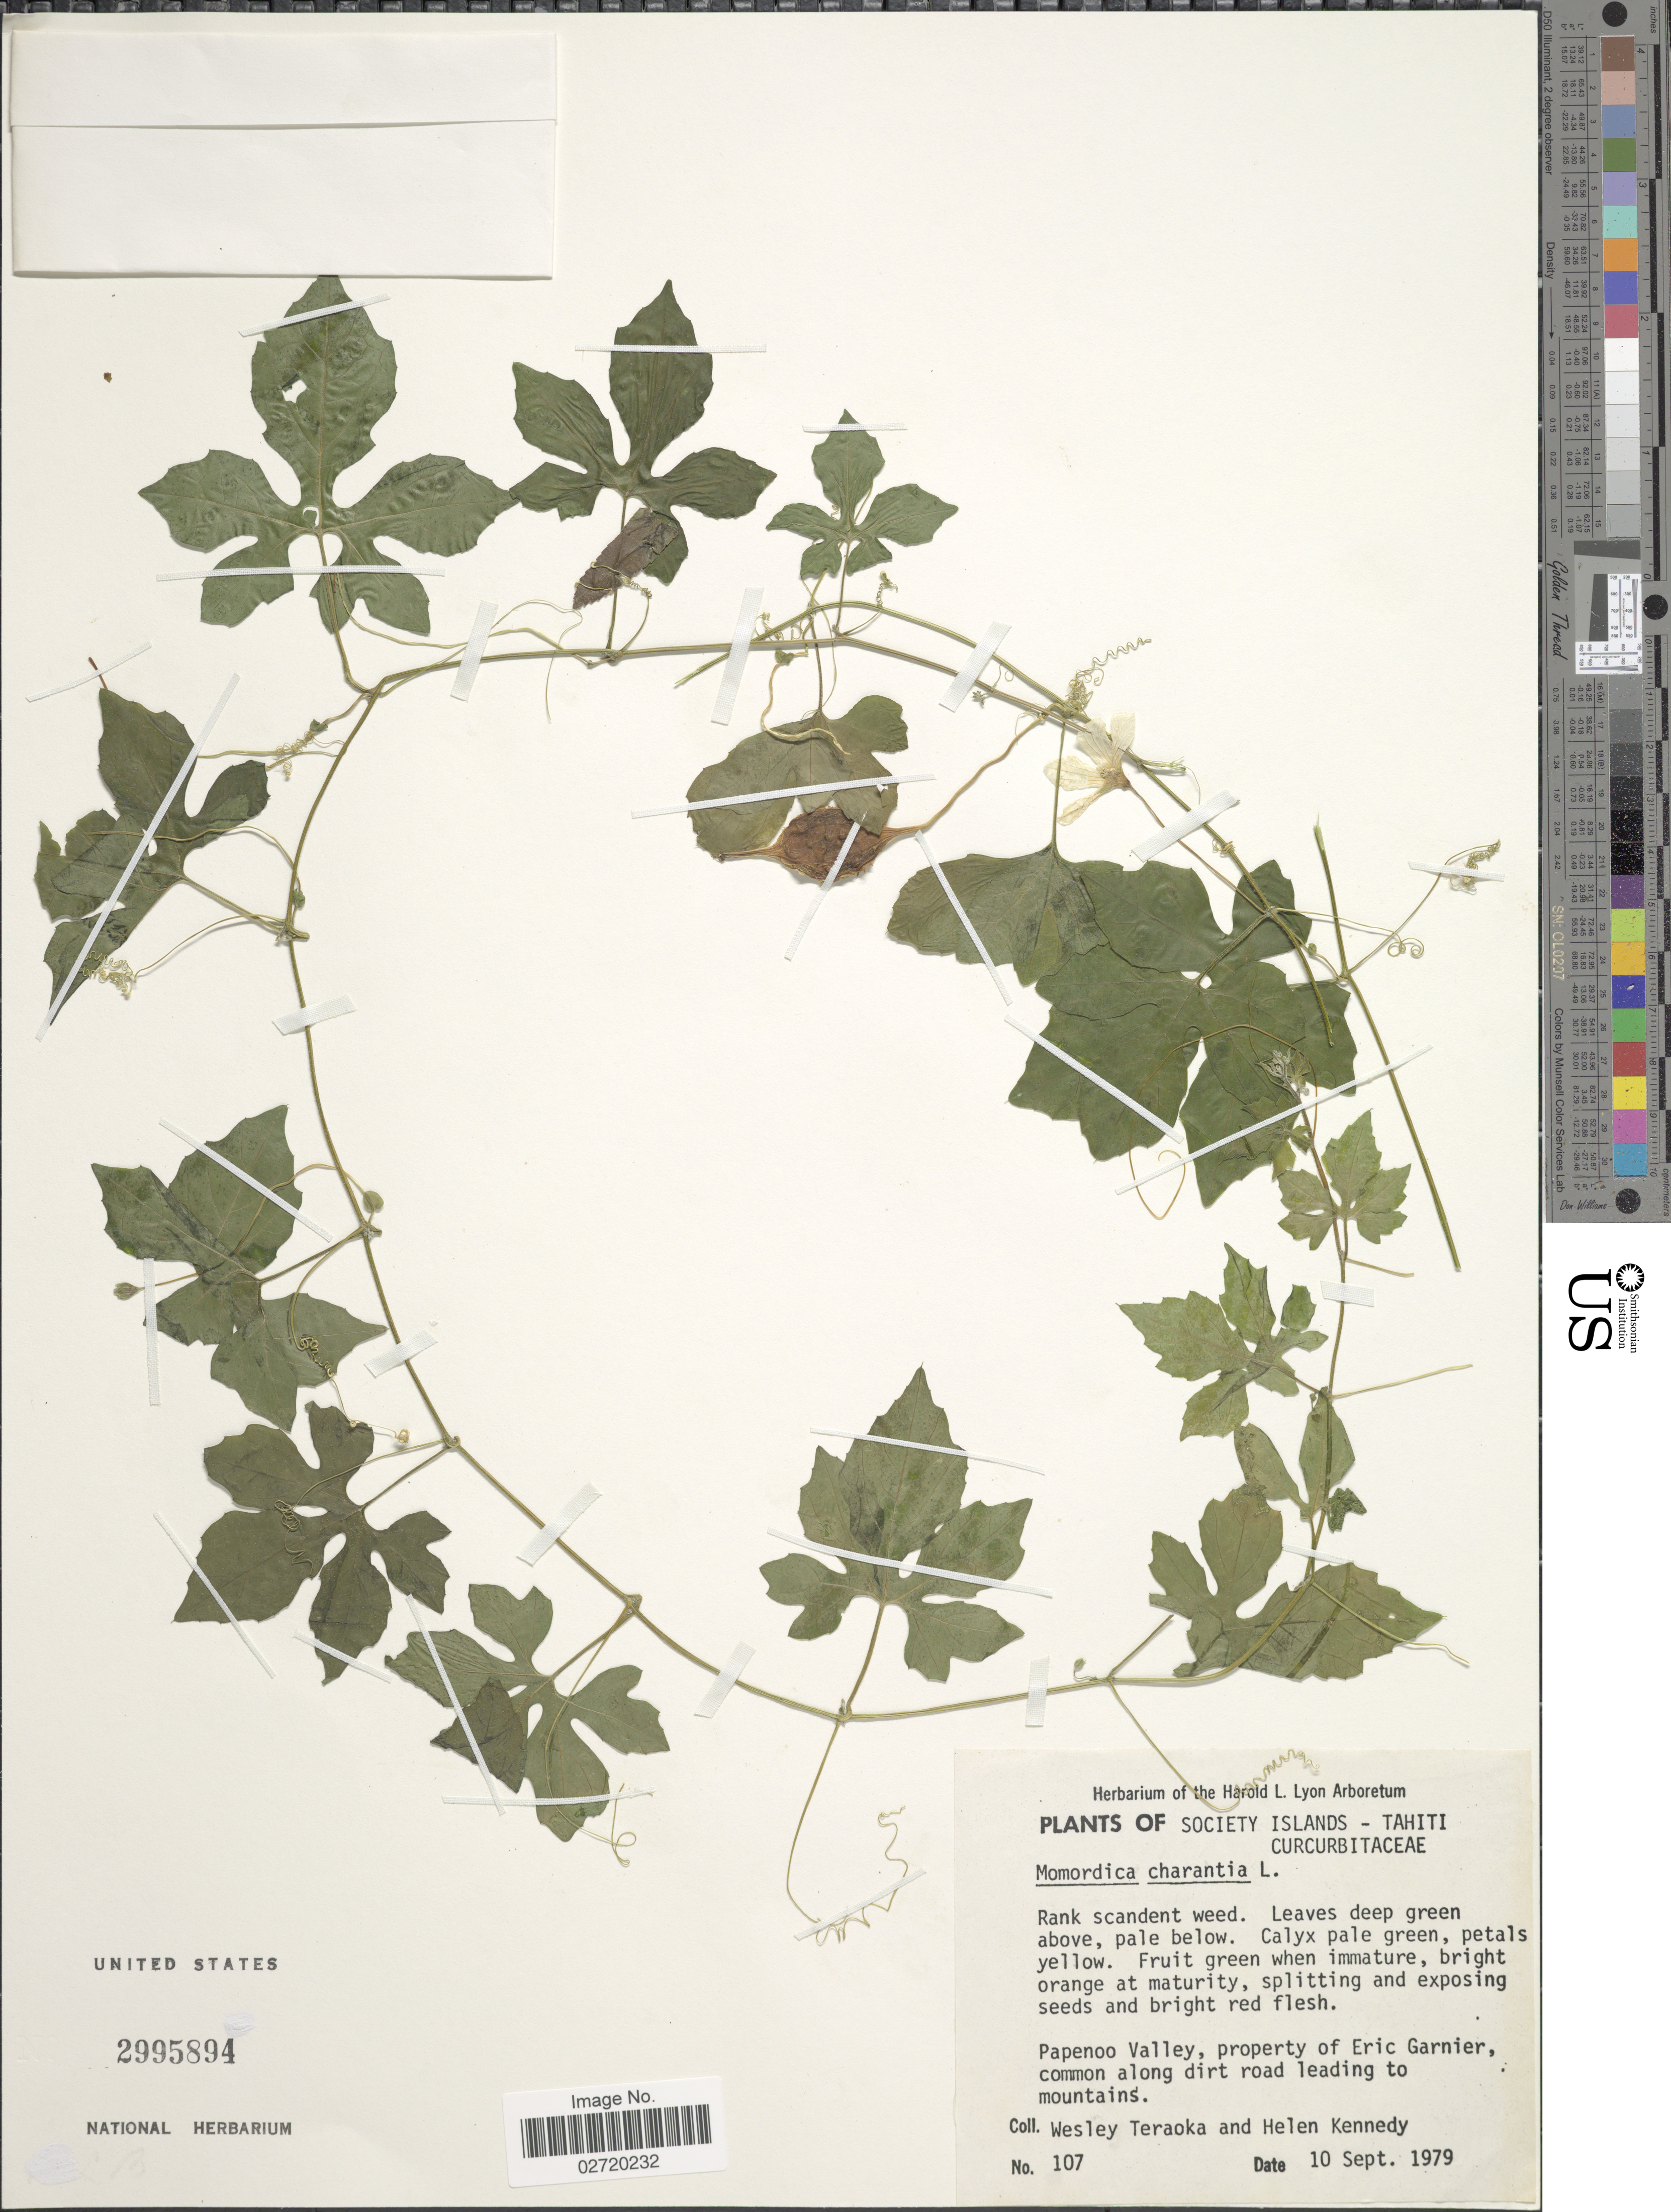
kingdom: Plantae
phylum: Tracheophyta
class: Magnoliopsida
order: Cucurbitales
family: Cucurbitaceae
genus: Momordica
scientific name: Momordica charantia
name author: L.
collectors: W. Teraoka & H. Kennedy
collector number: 107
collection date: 1979-09-10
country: French Polynesia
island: Tahiti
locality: Society Islands - Tahiti, Papenoo Valley, property of Eric Garnier, common along dirt road leading to mountains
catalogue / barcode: US 2995894